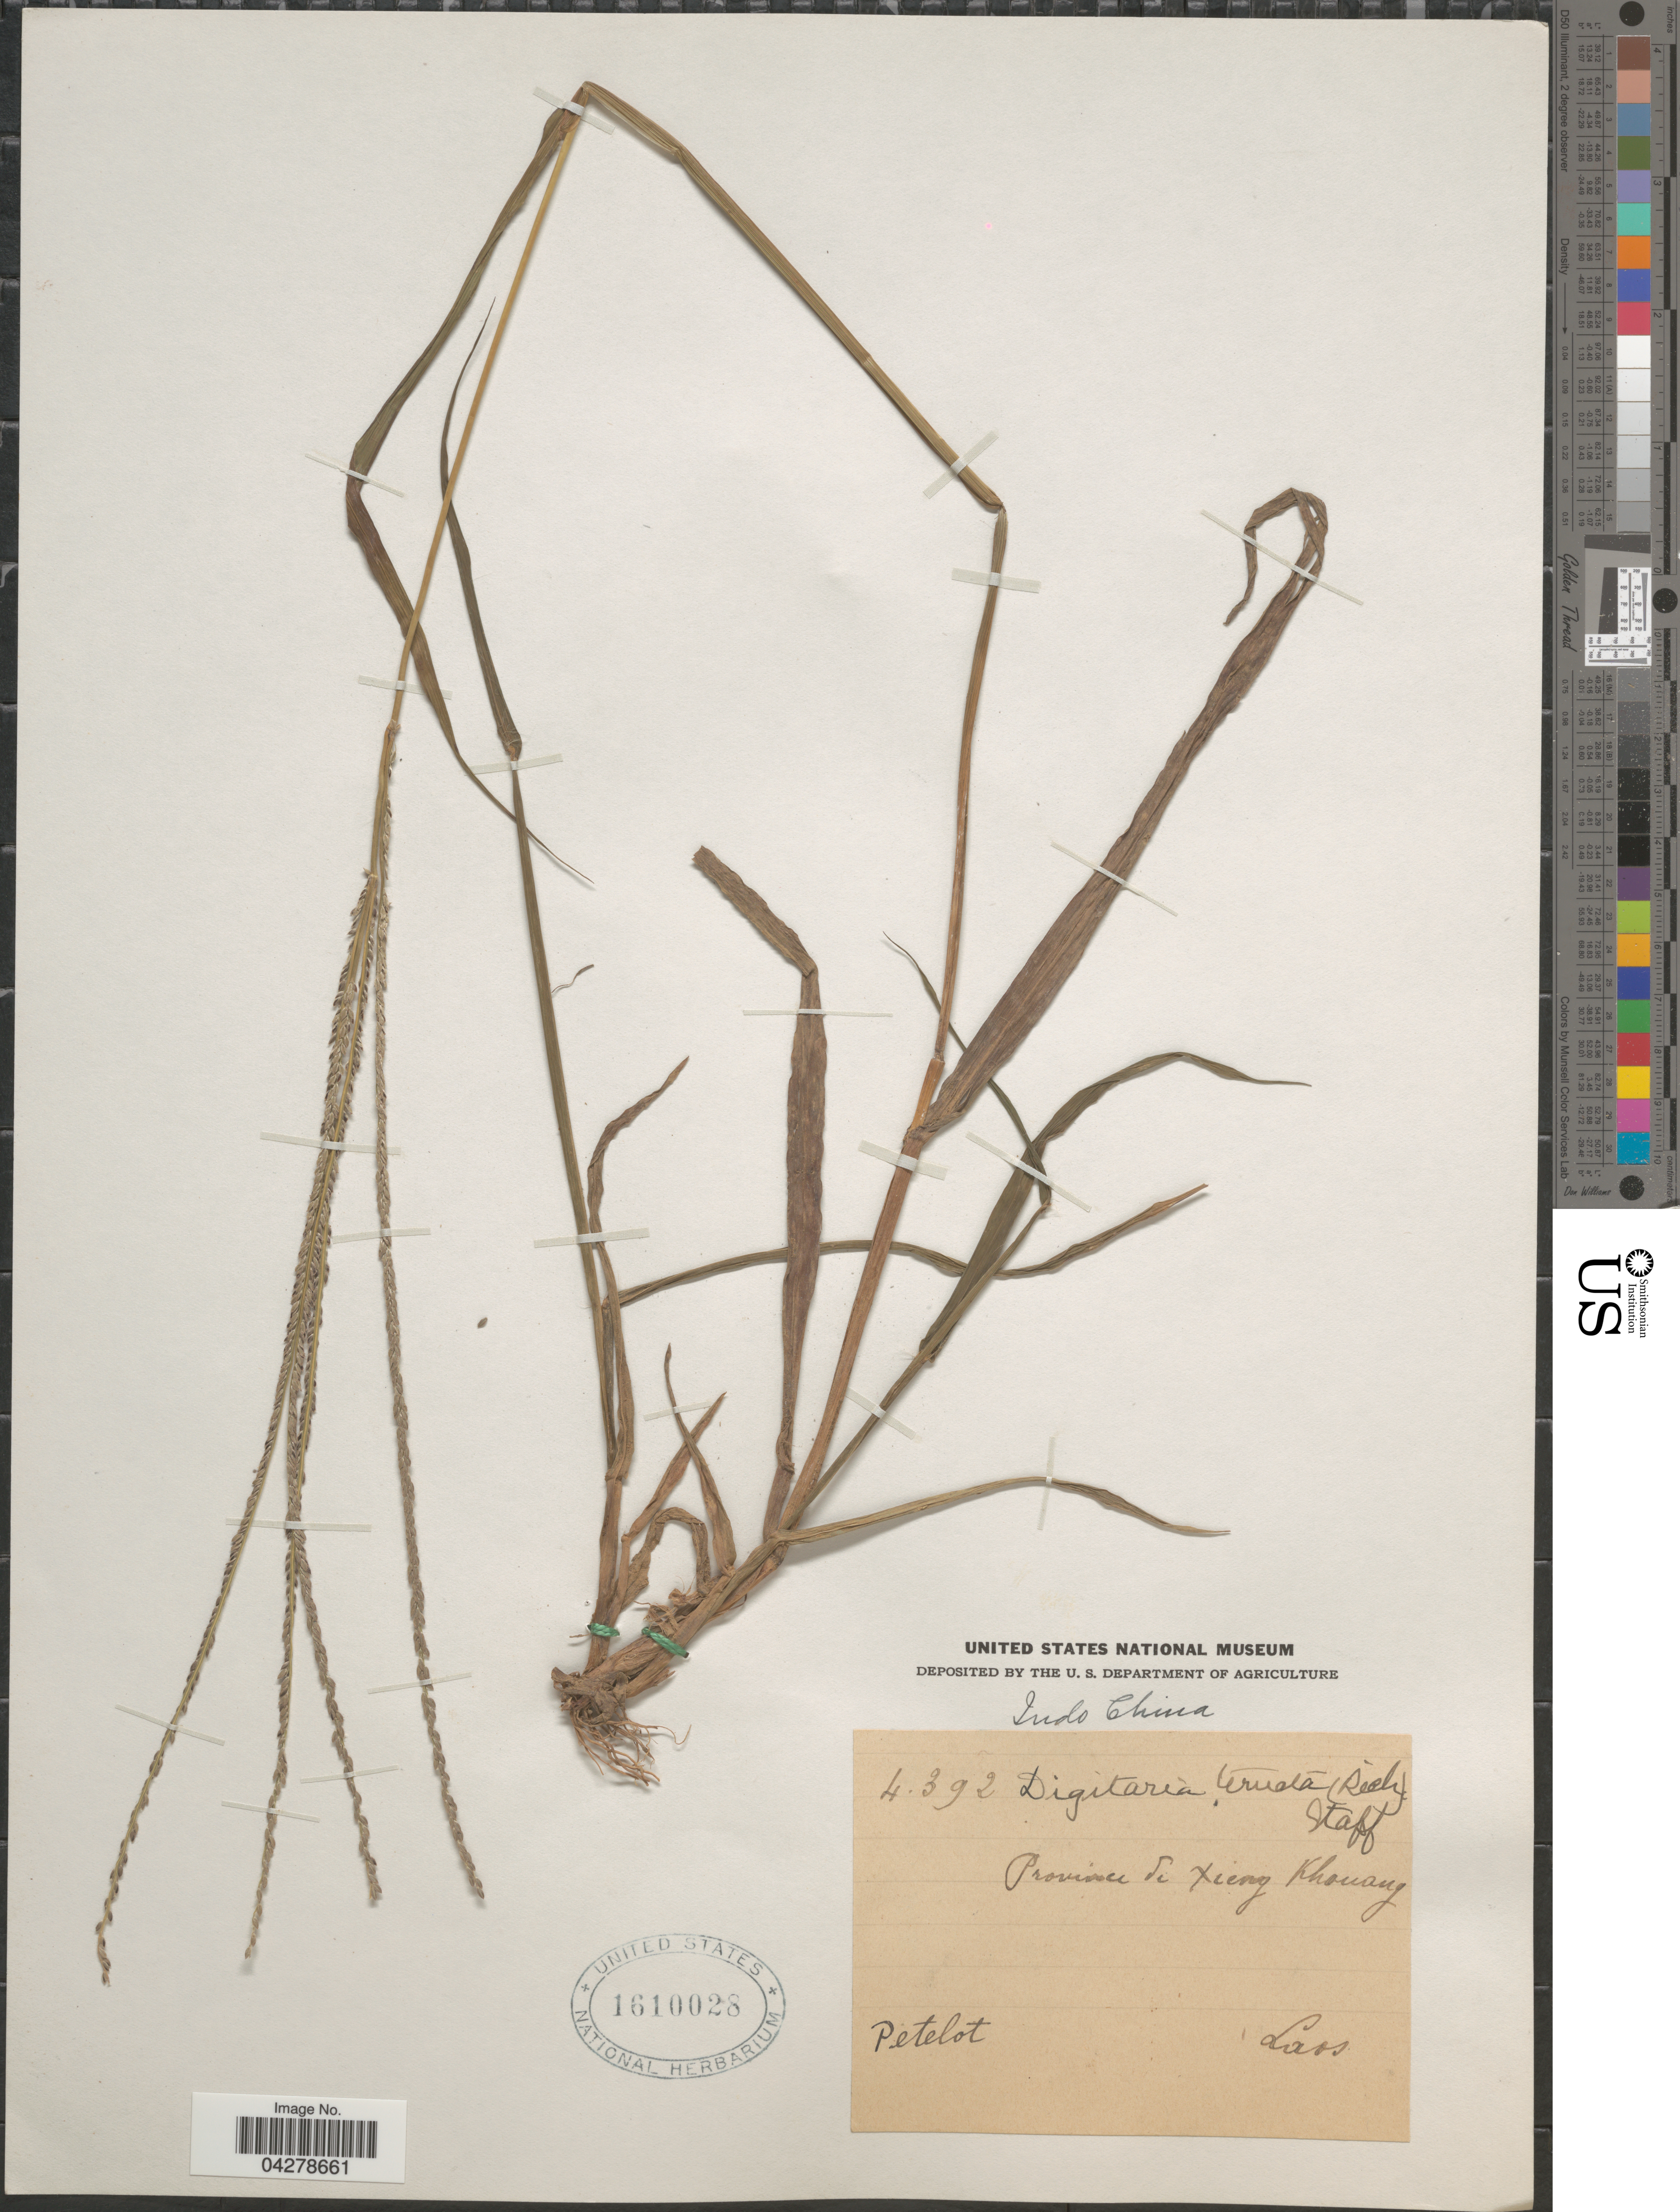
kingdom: Plantae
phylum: Tracheophyta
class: Liliopsida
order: Poales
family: Poaceae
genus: Digitaria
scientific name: Digitaria ternata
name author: (Hochr. ex A. Rich.) Stapf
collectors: Pételot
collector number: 4392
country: Laos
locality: Province de Xieng Khouang.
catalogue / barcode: US 1610028